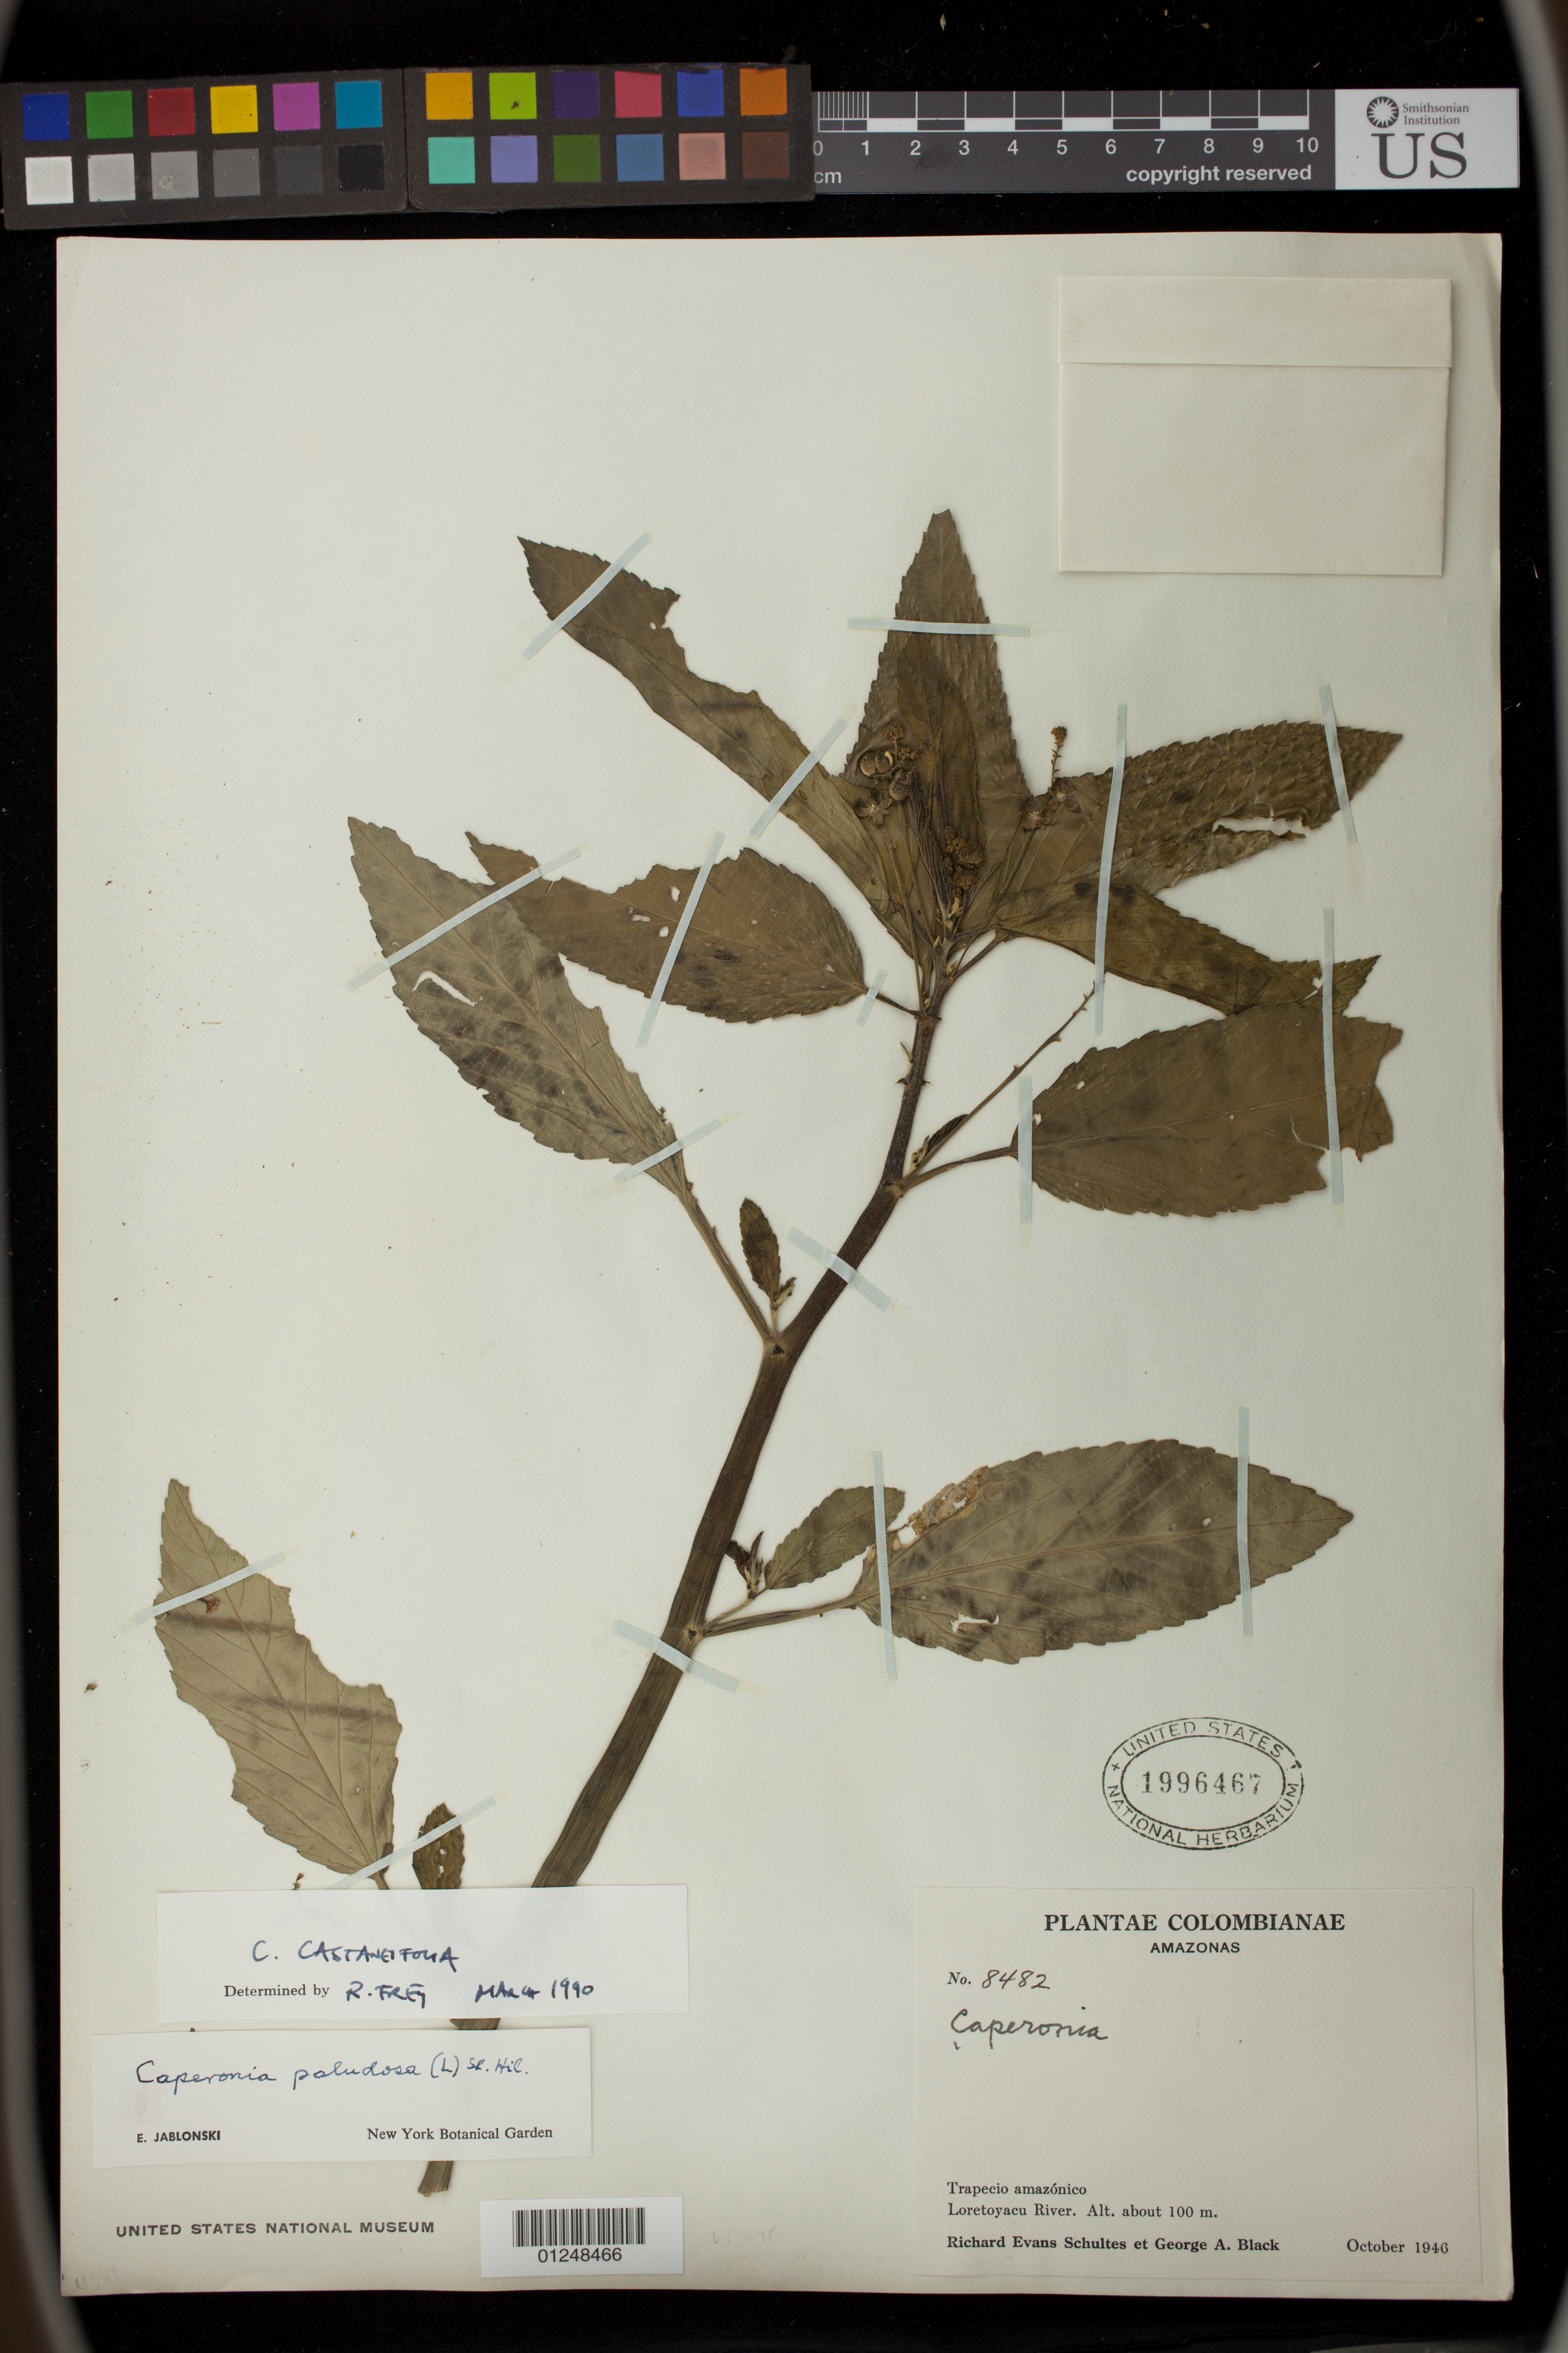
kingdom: Plantae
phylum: Tracheophyta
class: Magnoliopsida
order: Malpighiales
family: Euphorbiaceae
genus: Caperonia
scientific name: Caperonia castaneifolia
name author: (L.) A. St.-Hil.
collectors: R. E. Schultes & G. A. Black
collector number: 8482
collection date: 1946-10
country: Colombia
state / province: Amazônas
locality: Trapecio amazónico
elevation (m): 100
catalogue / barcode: US 1996467